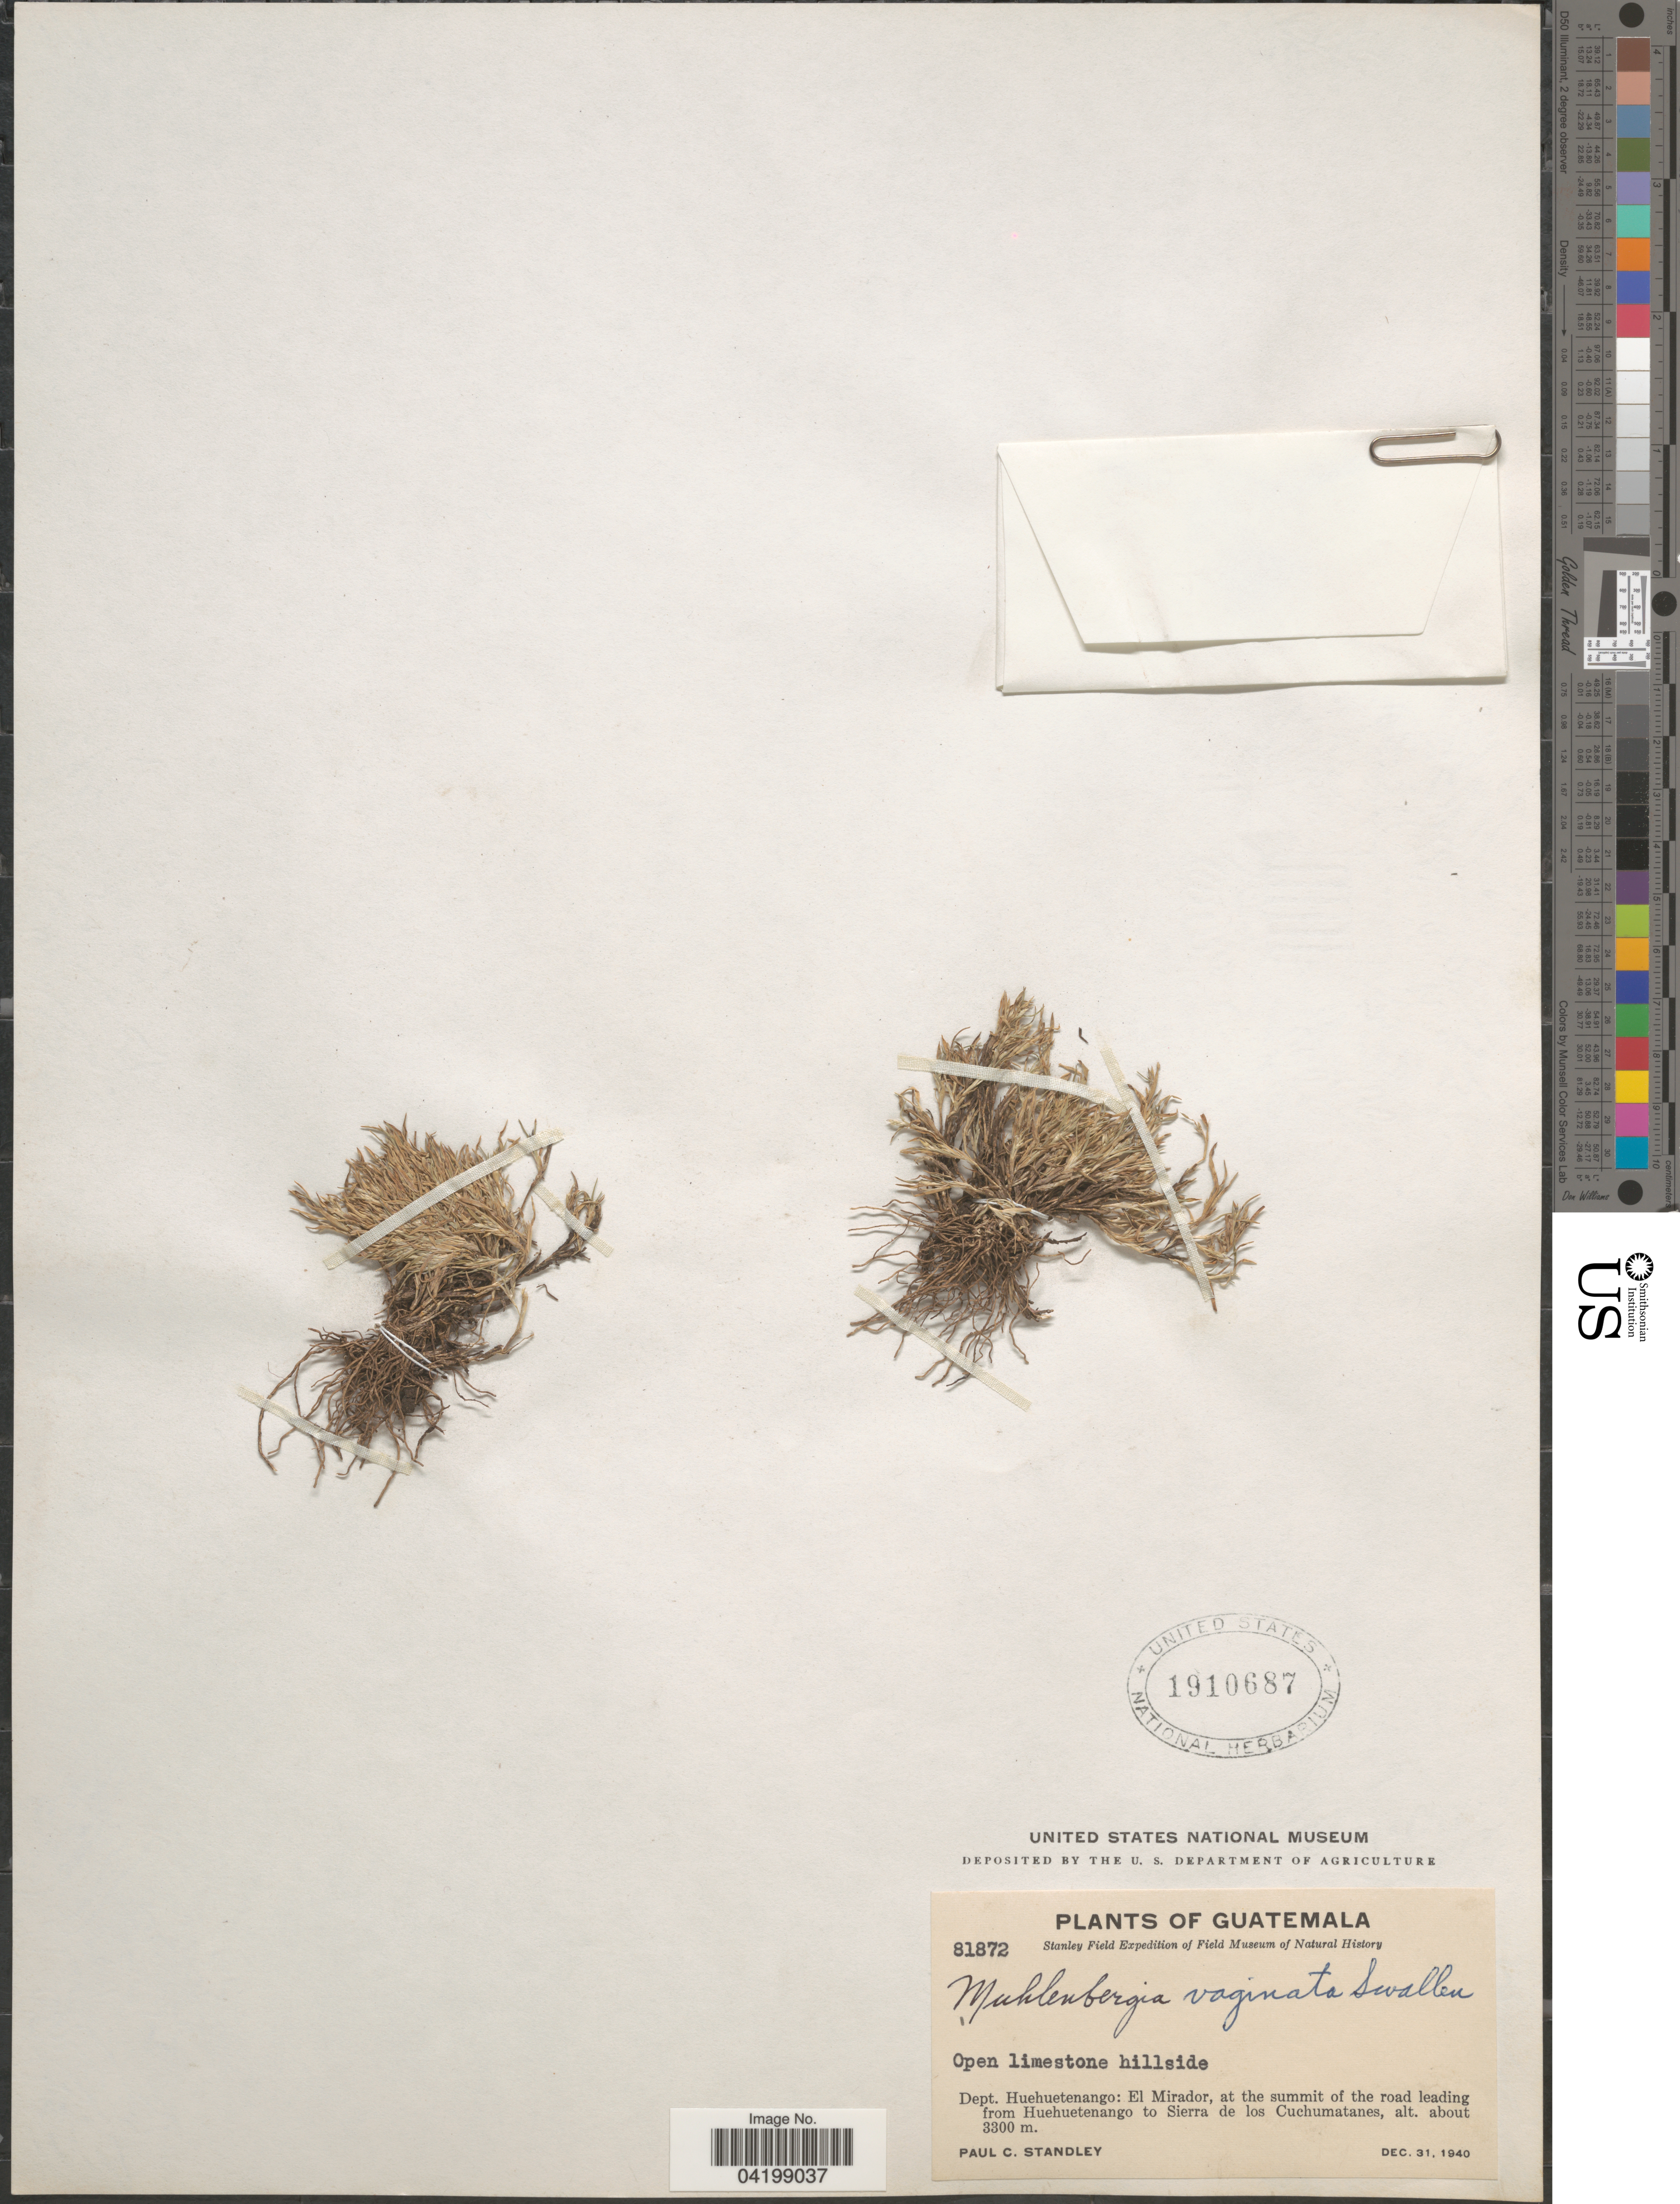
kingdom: Plantae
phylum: Tracheophyta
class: Liliopsida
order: Poales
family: Poaceae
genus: Muhlenbergia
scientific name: Muhlenbergia vaginata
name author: Swallen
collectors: P. C. Standley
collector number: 81872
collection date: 1940-12-31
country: Guatemala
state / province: Huehuetenango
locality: Stanley Field Expedition of Field Museum of Natural History. Dept. Huehuetenango: El Mirador, at the summit of the road leading from Huehuetenango to Sierra de los Cuchumatanes.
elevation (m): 3300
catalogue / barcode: US 1910687